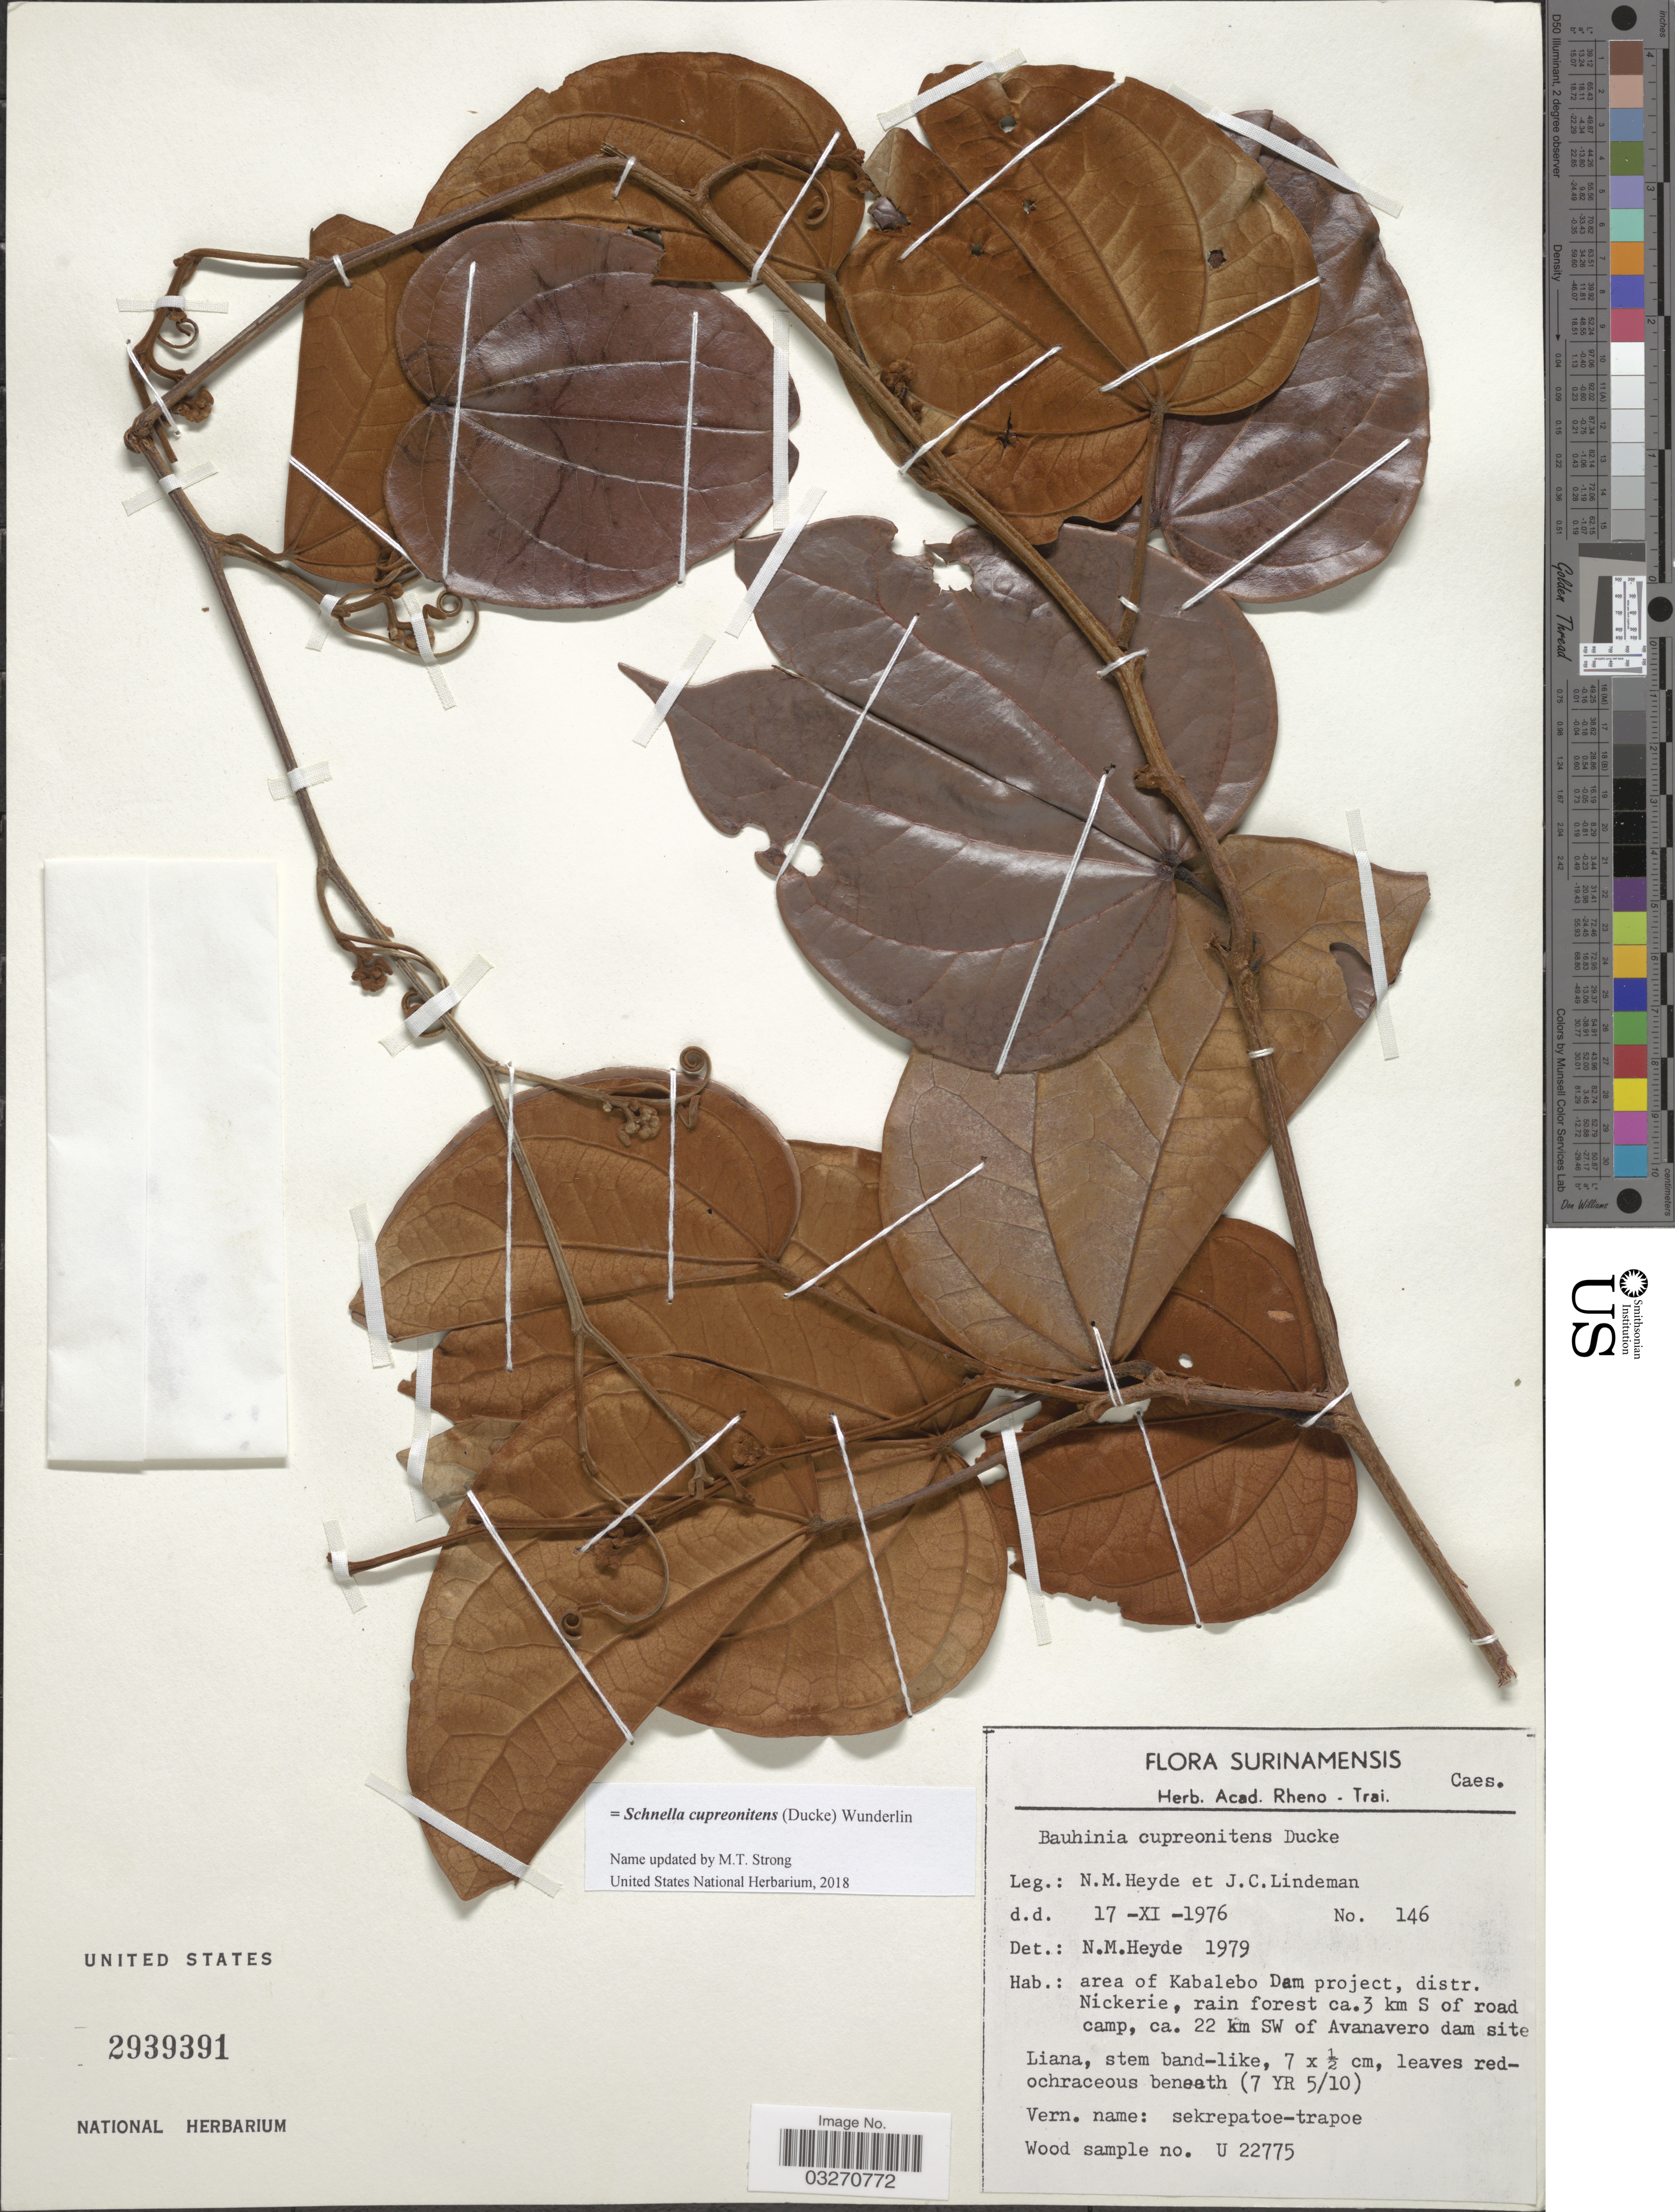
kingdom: Plantae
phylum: Tracheophyta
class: Magnoliopsida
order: Fabales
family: Fabaceae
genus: Schnella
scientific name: Schnella cupreonitens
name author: (Ducke) Wunderlin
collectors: N. M. Heyde & J. C. Lindeman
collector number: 146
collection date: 1976-11-17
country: Suriname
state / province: Nickerie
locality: Area of Kabalebo Dam project, distr. Nickerie, rain forest ca. 3 km S of road camp, ca. 22 km SW of Avanavero dam site.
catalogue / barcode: US 2939391